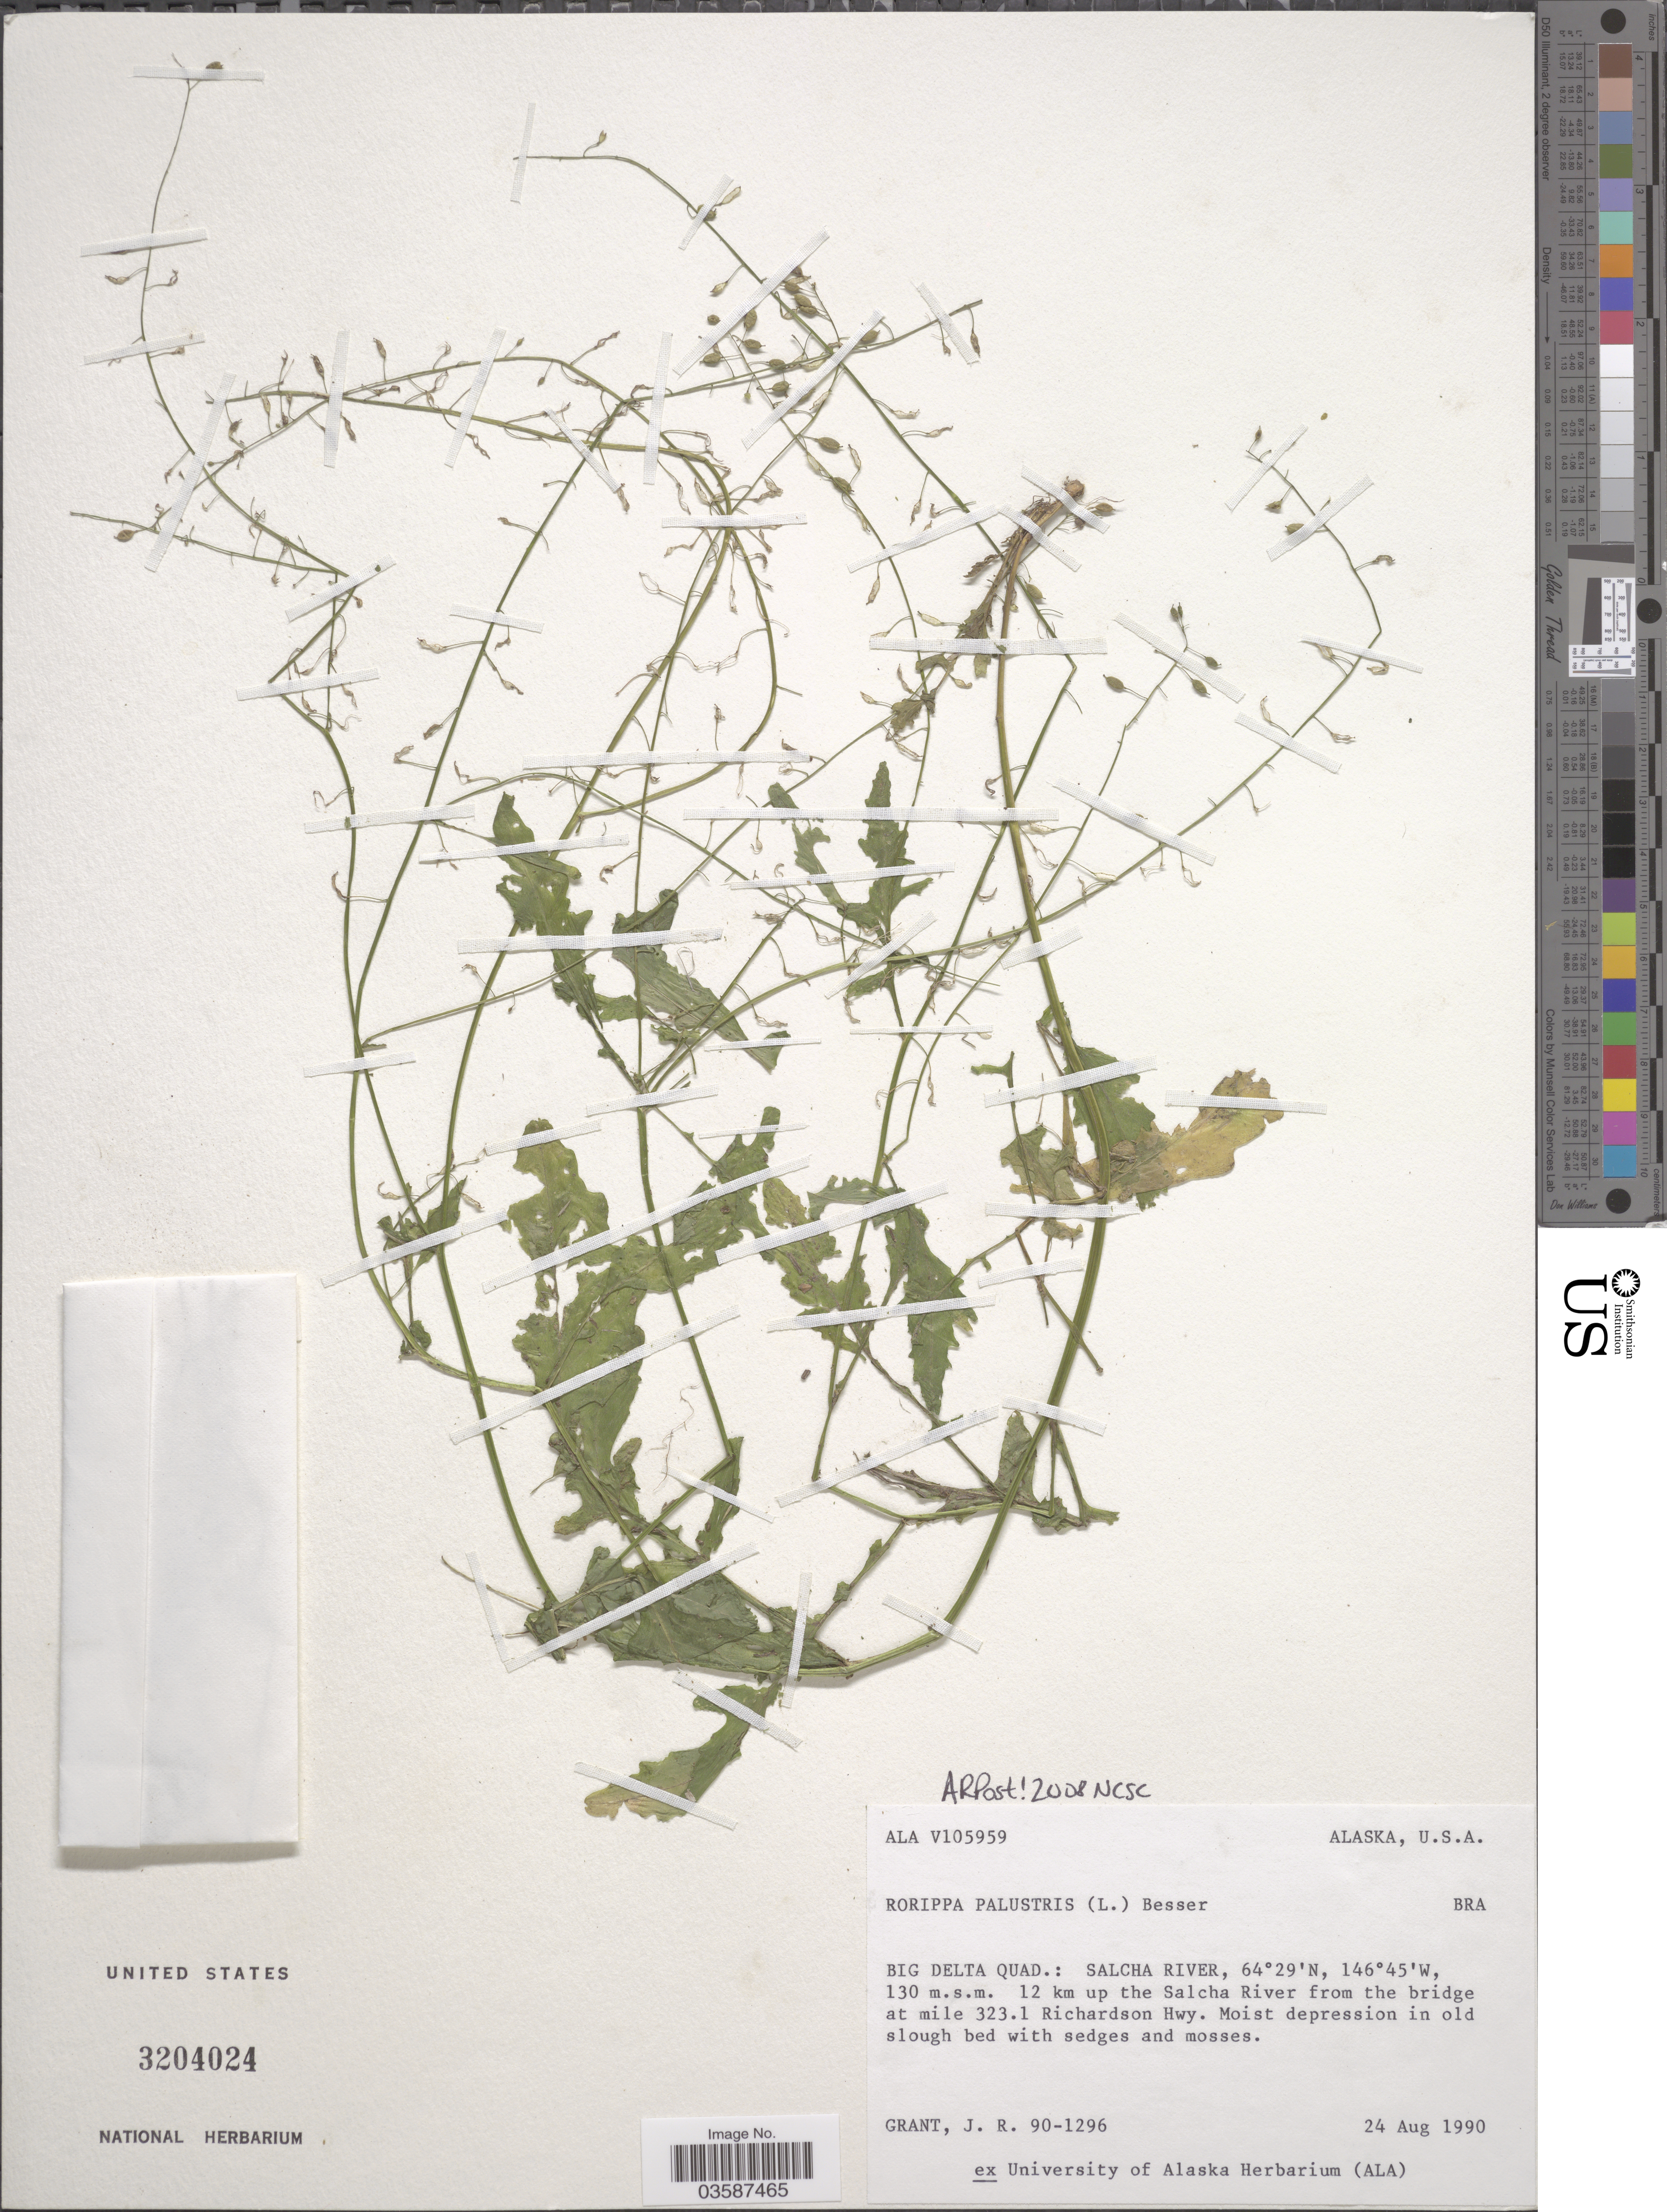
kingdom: Plantae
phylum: Tracheophyta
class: Magnoliopsida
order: Brassicales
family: Brassicaceae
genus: Rorippa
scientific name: Rorippa palustris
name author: (L.) Besser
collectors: J. Grant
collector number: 90-1296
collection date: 1990-08-24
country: United States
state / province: Alaska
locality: Big Delta Quad.: Salcha River. 12 km up the Salcha River from the bridge at mile 323.1 Richardson Hwy.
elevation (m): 130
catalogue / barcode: US 3204024